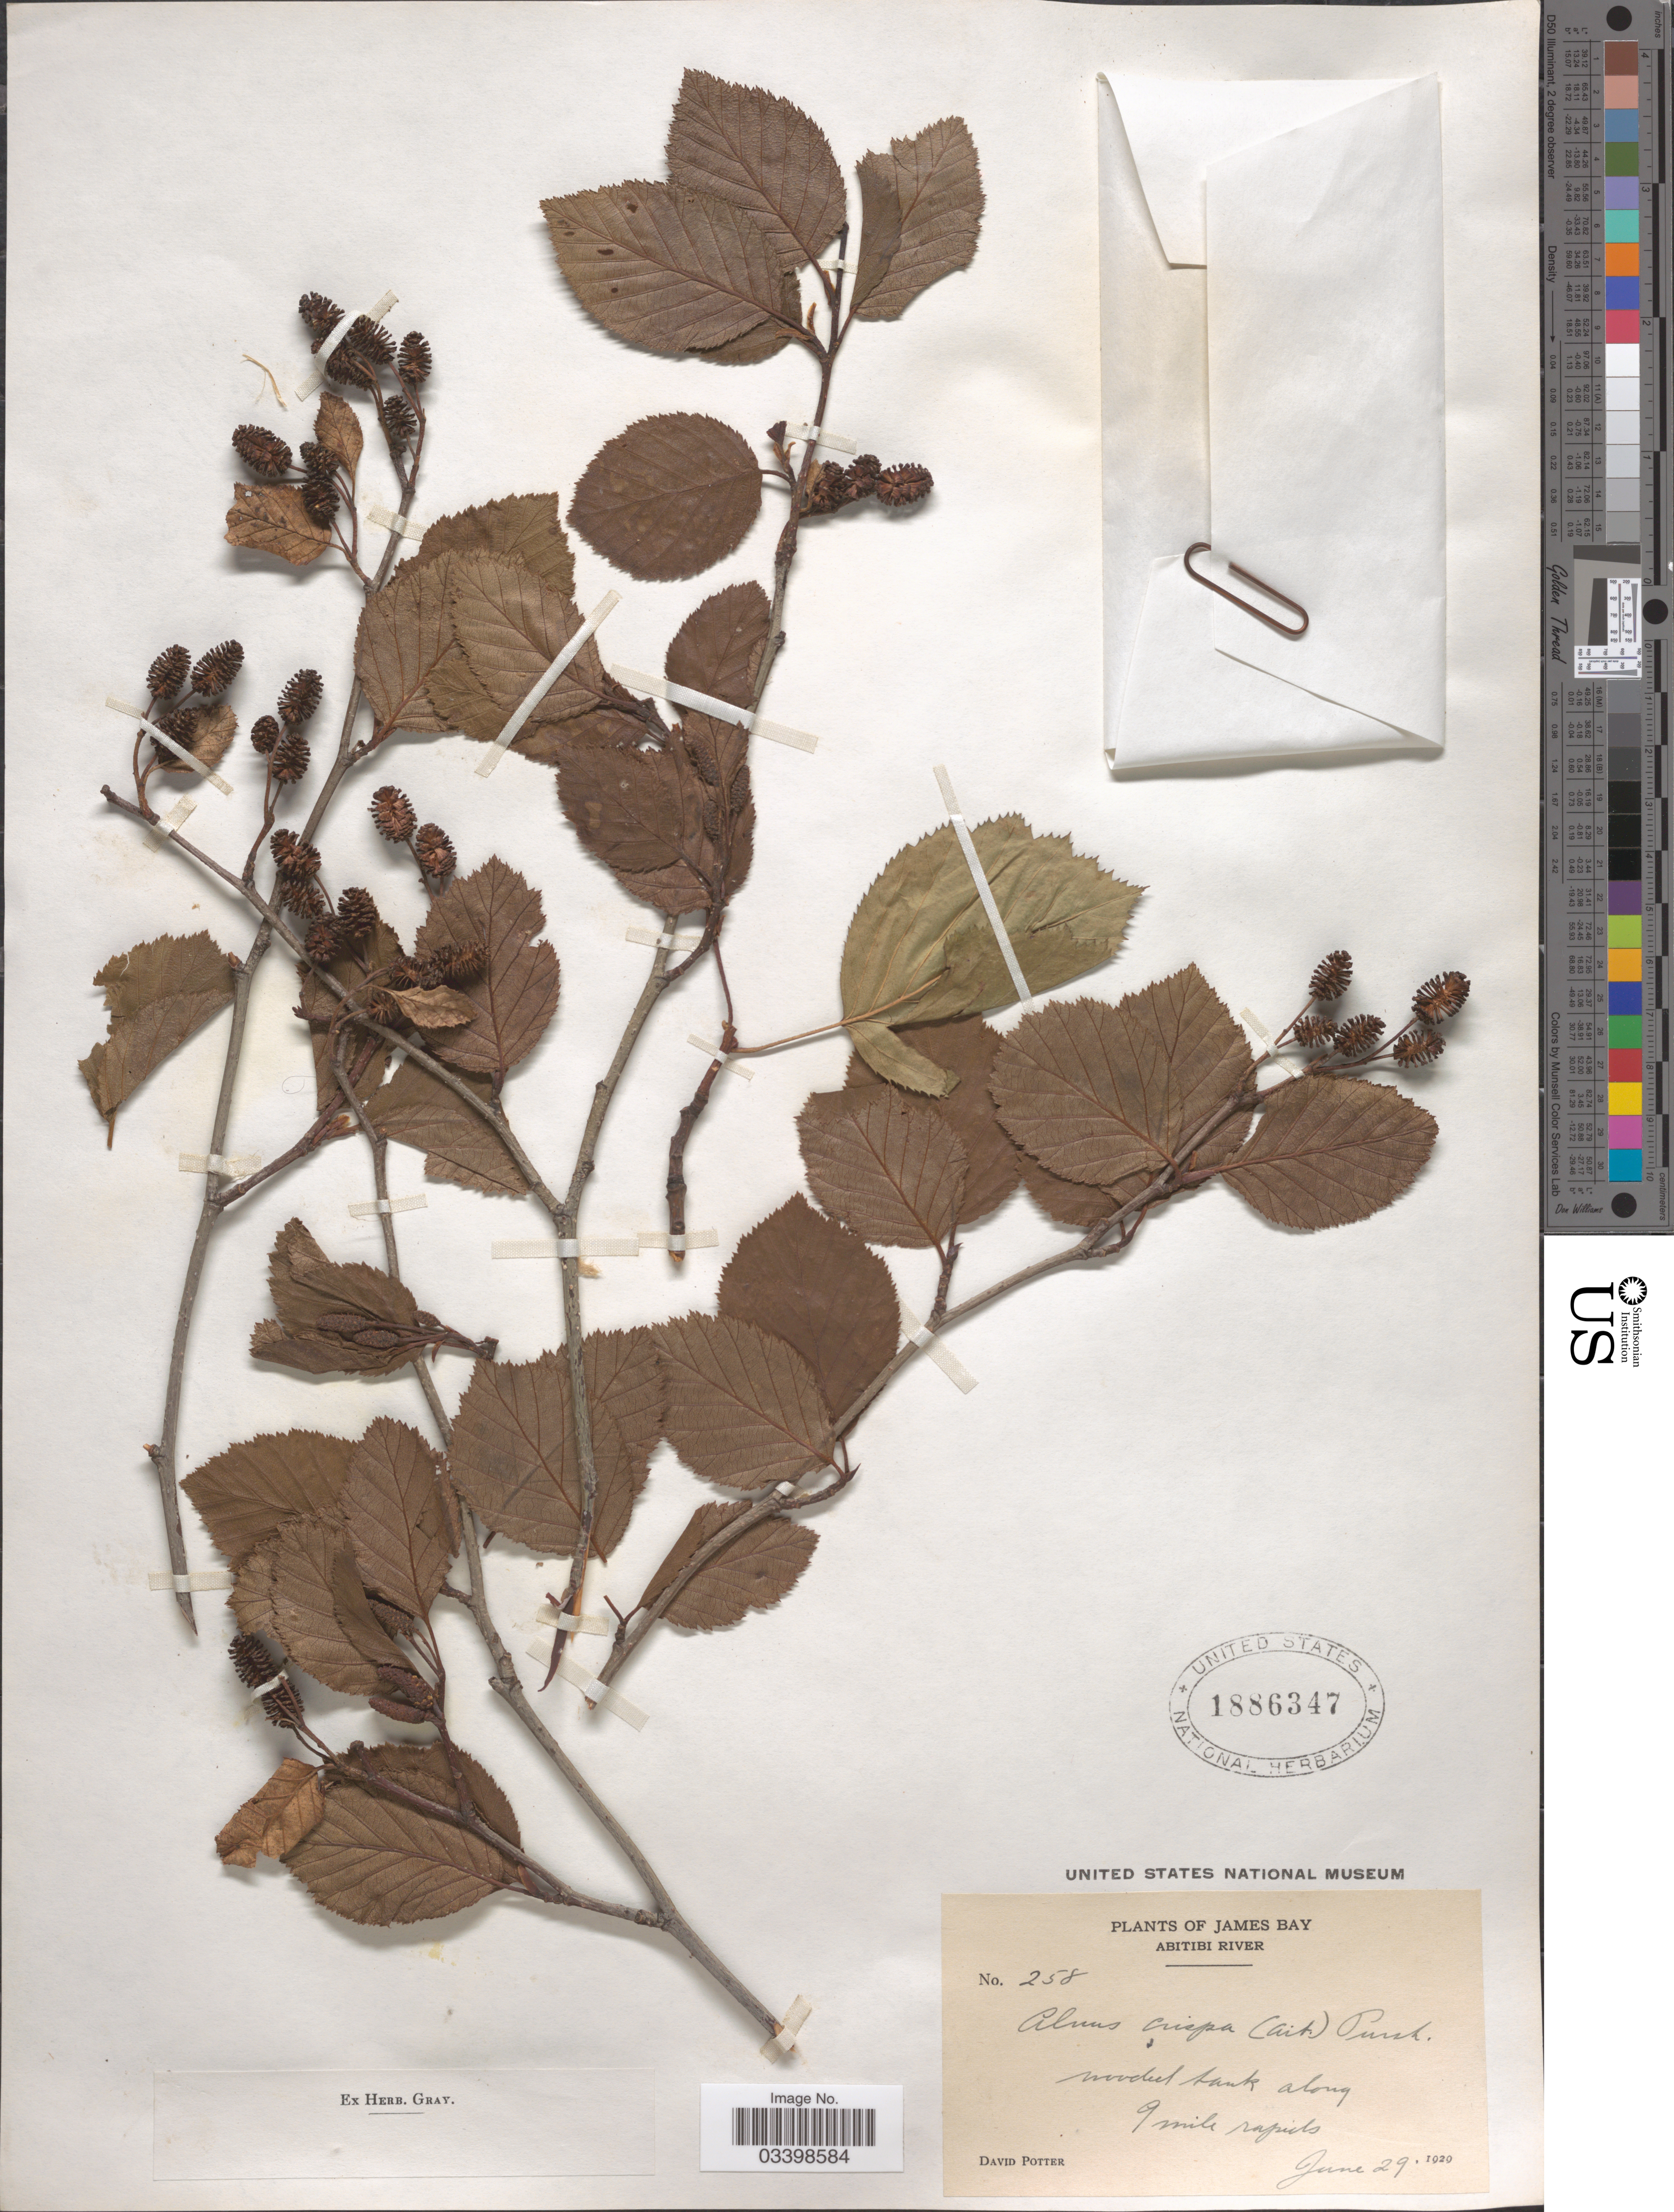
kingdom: Plantae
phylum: Tracheophyta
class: Magnoliopsida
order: Fagales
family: Betulaceae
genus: Alnus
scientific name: Alnus viridis subsp. crispa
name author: (Aiton) Turrill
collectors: D. Potter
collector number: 258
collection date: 1929-06-29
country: Canada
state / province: Ontario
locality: James Bay. Abitibi River. Wooded bank along 9 mile rapids.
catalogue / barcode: US 1886347